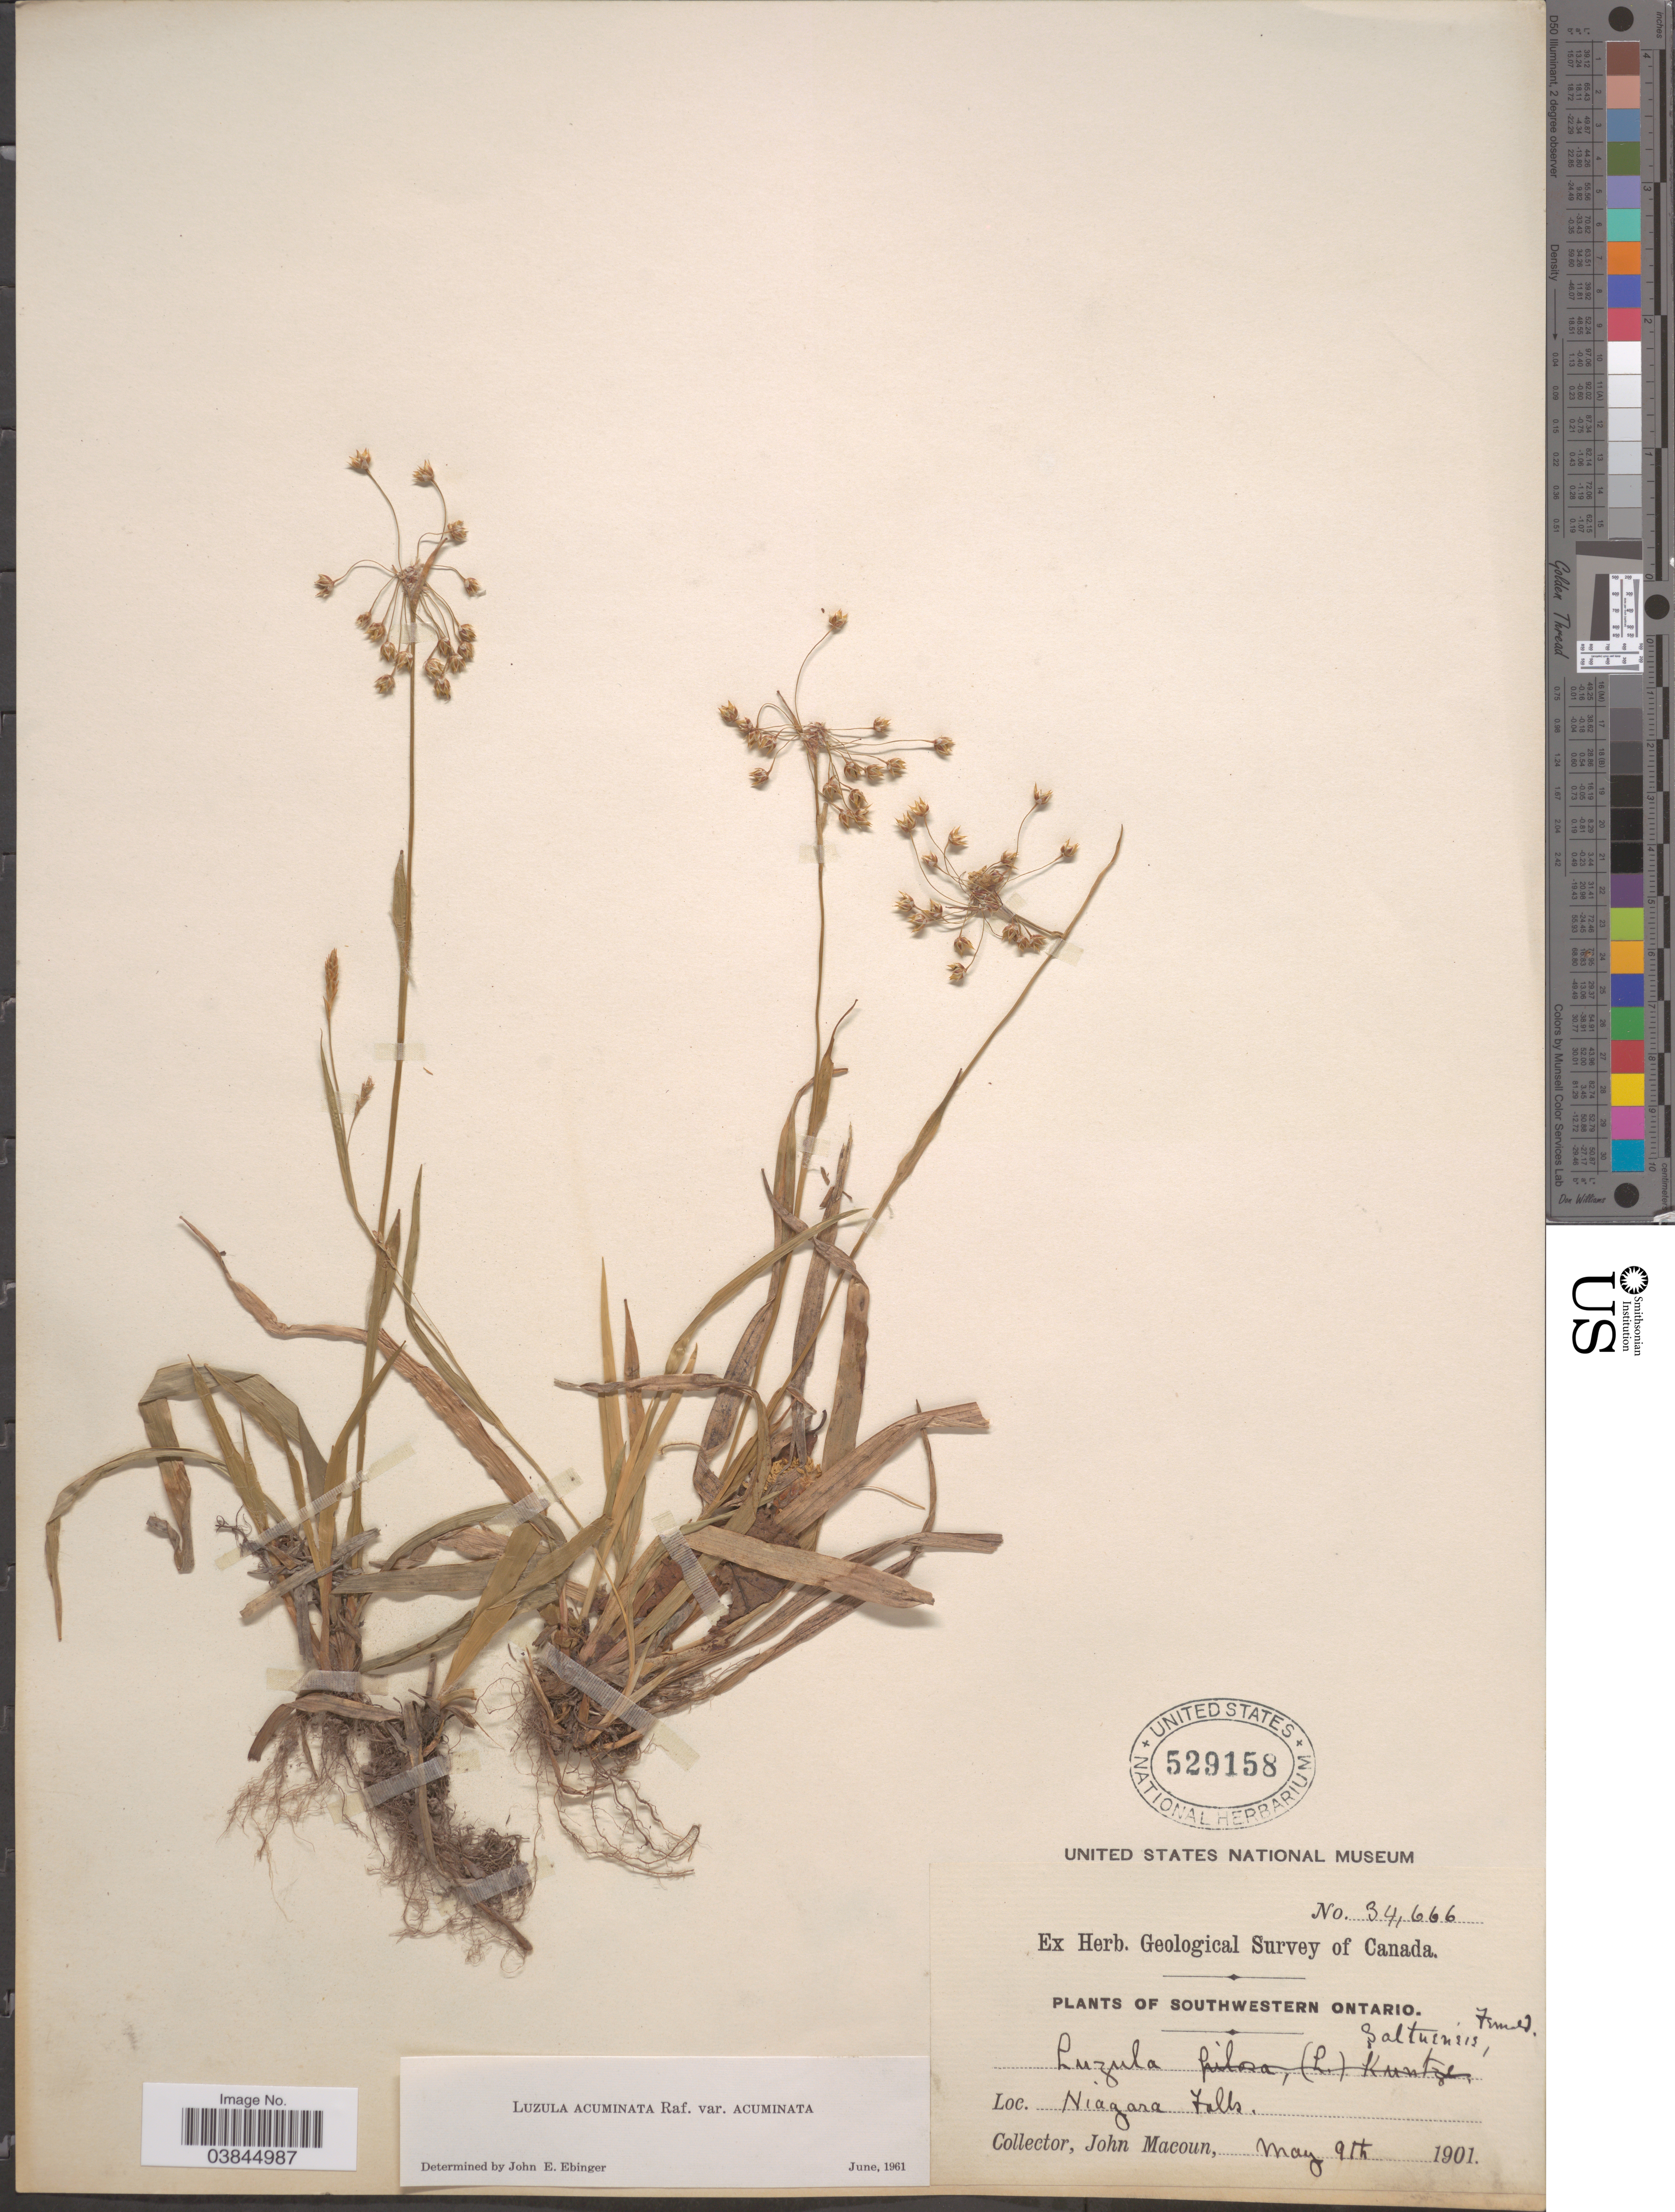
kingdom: Plantae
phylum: Tracheophyta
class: Liliopsida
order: Poales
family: Juncaceae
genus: Luzula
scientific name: Luzula acuminata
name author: Raf.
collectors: J. Macoun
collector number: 34666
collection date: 1901-05-09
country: Canada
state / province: Ontario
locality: Southwestern Ontario. Niagara Falls.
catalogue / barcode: US 529158